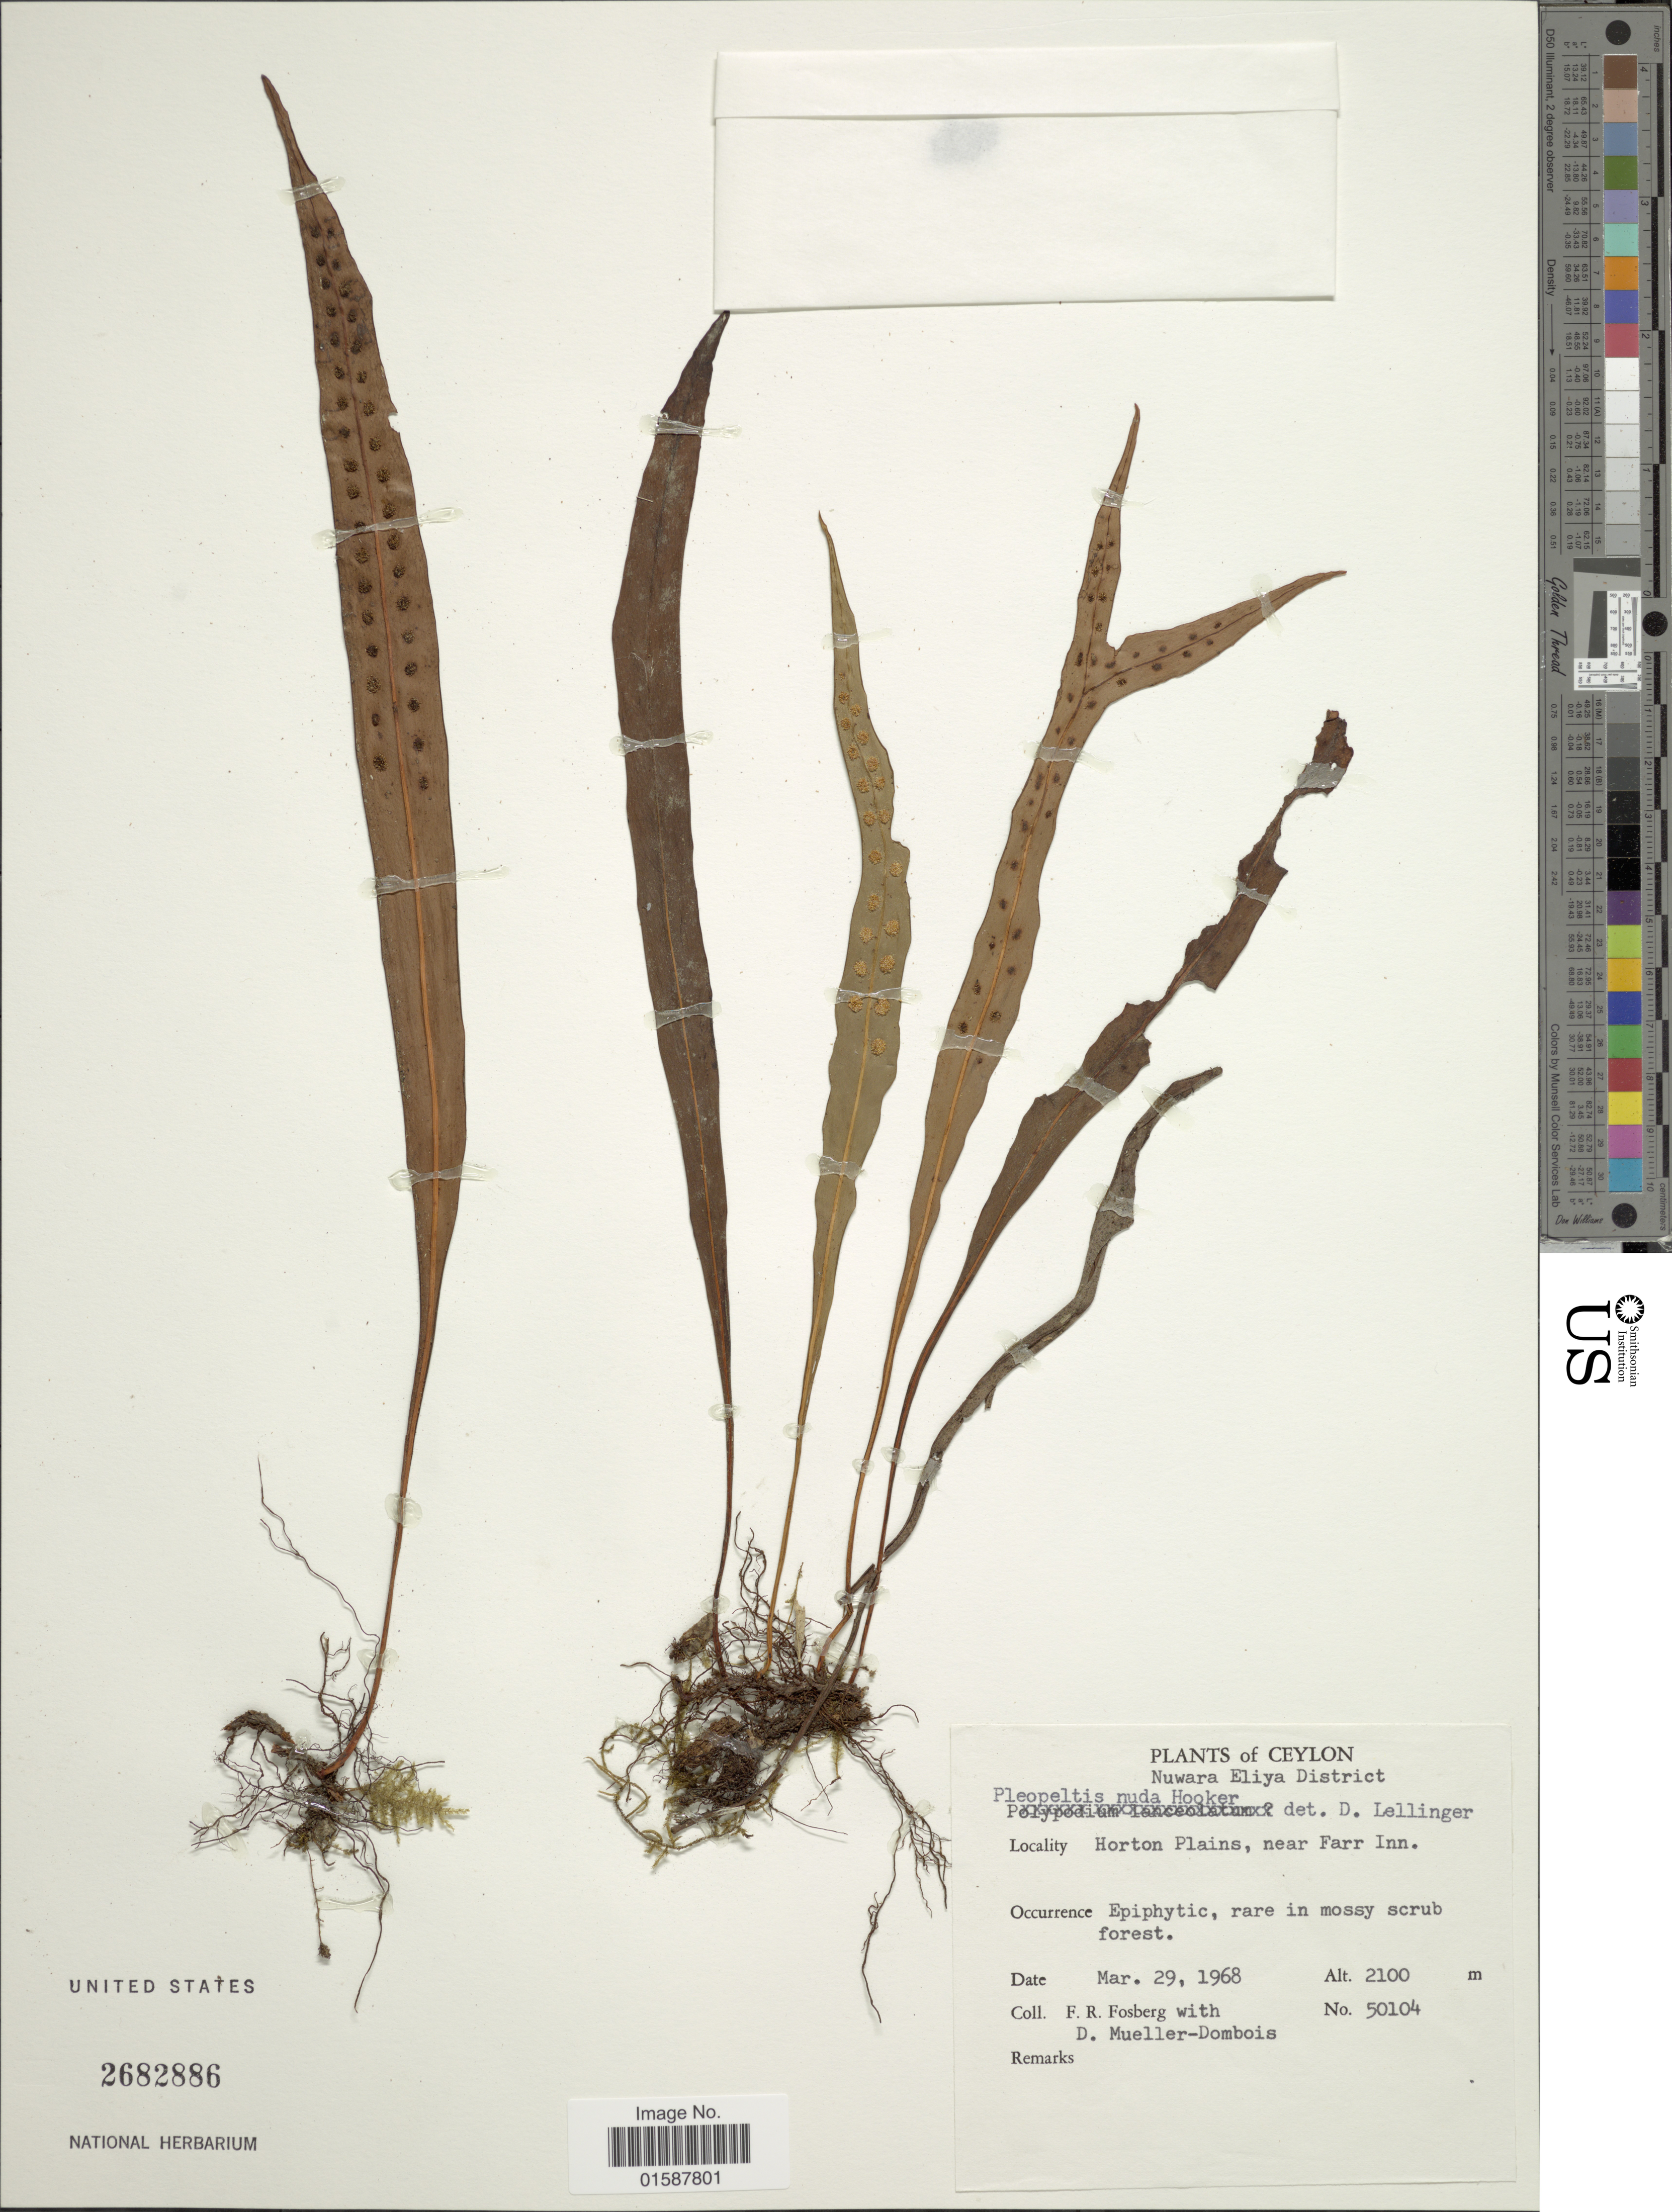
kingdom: Plantae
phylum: Tracheophyta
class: Polypodiopsida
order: Polypodiales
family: Polypodiaceae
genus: Lepisorus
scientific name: Lepisorus nuduisculum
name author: (Kunze)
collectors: F. R. Fosberg & D. Mueller-Dombois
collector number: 50104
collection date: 1968-03-29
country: Sri Lanka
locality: Ceylon, Nuwara Eliya District, Horton Plains, near Farr Inn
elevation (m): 2100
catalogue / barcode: US 2682886